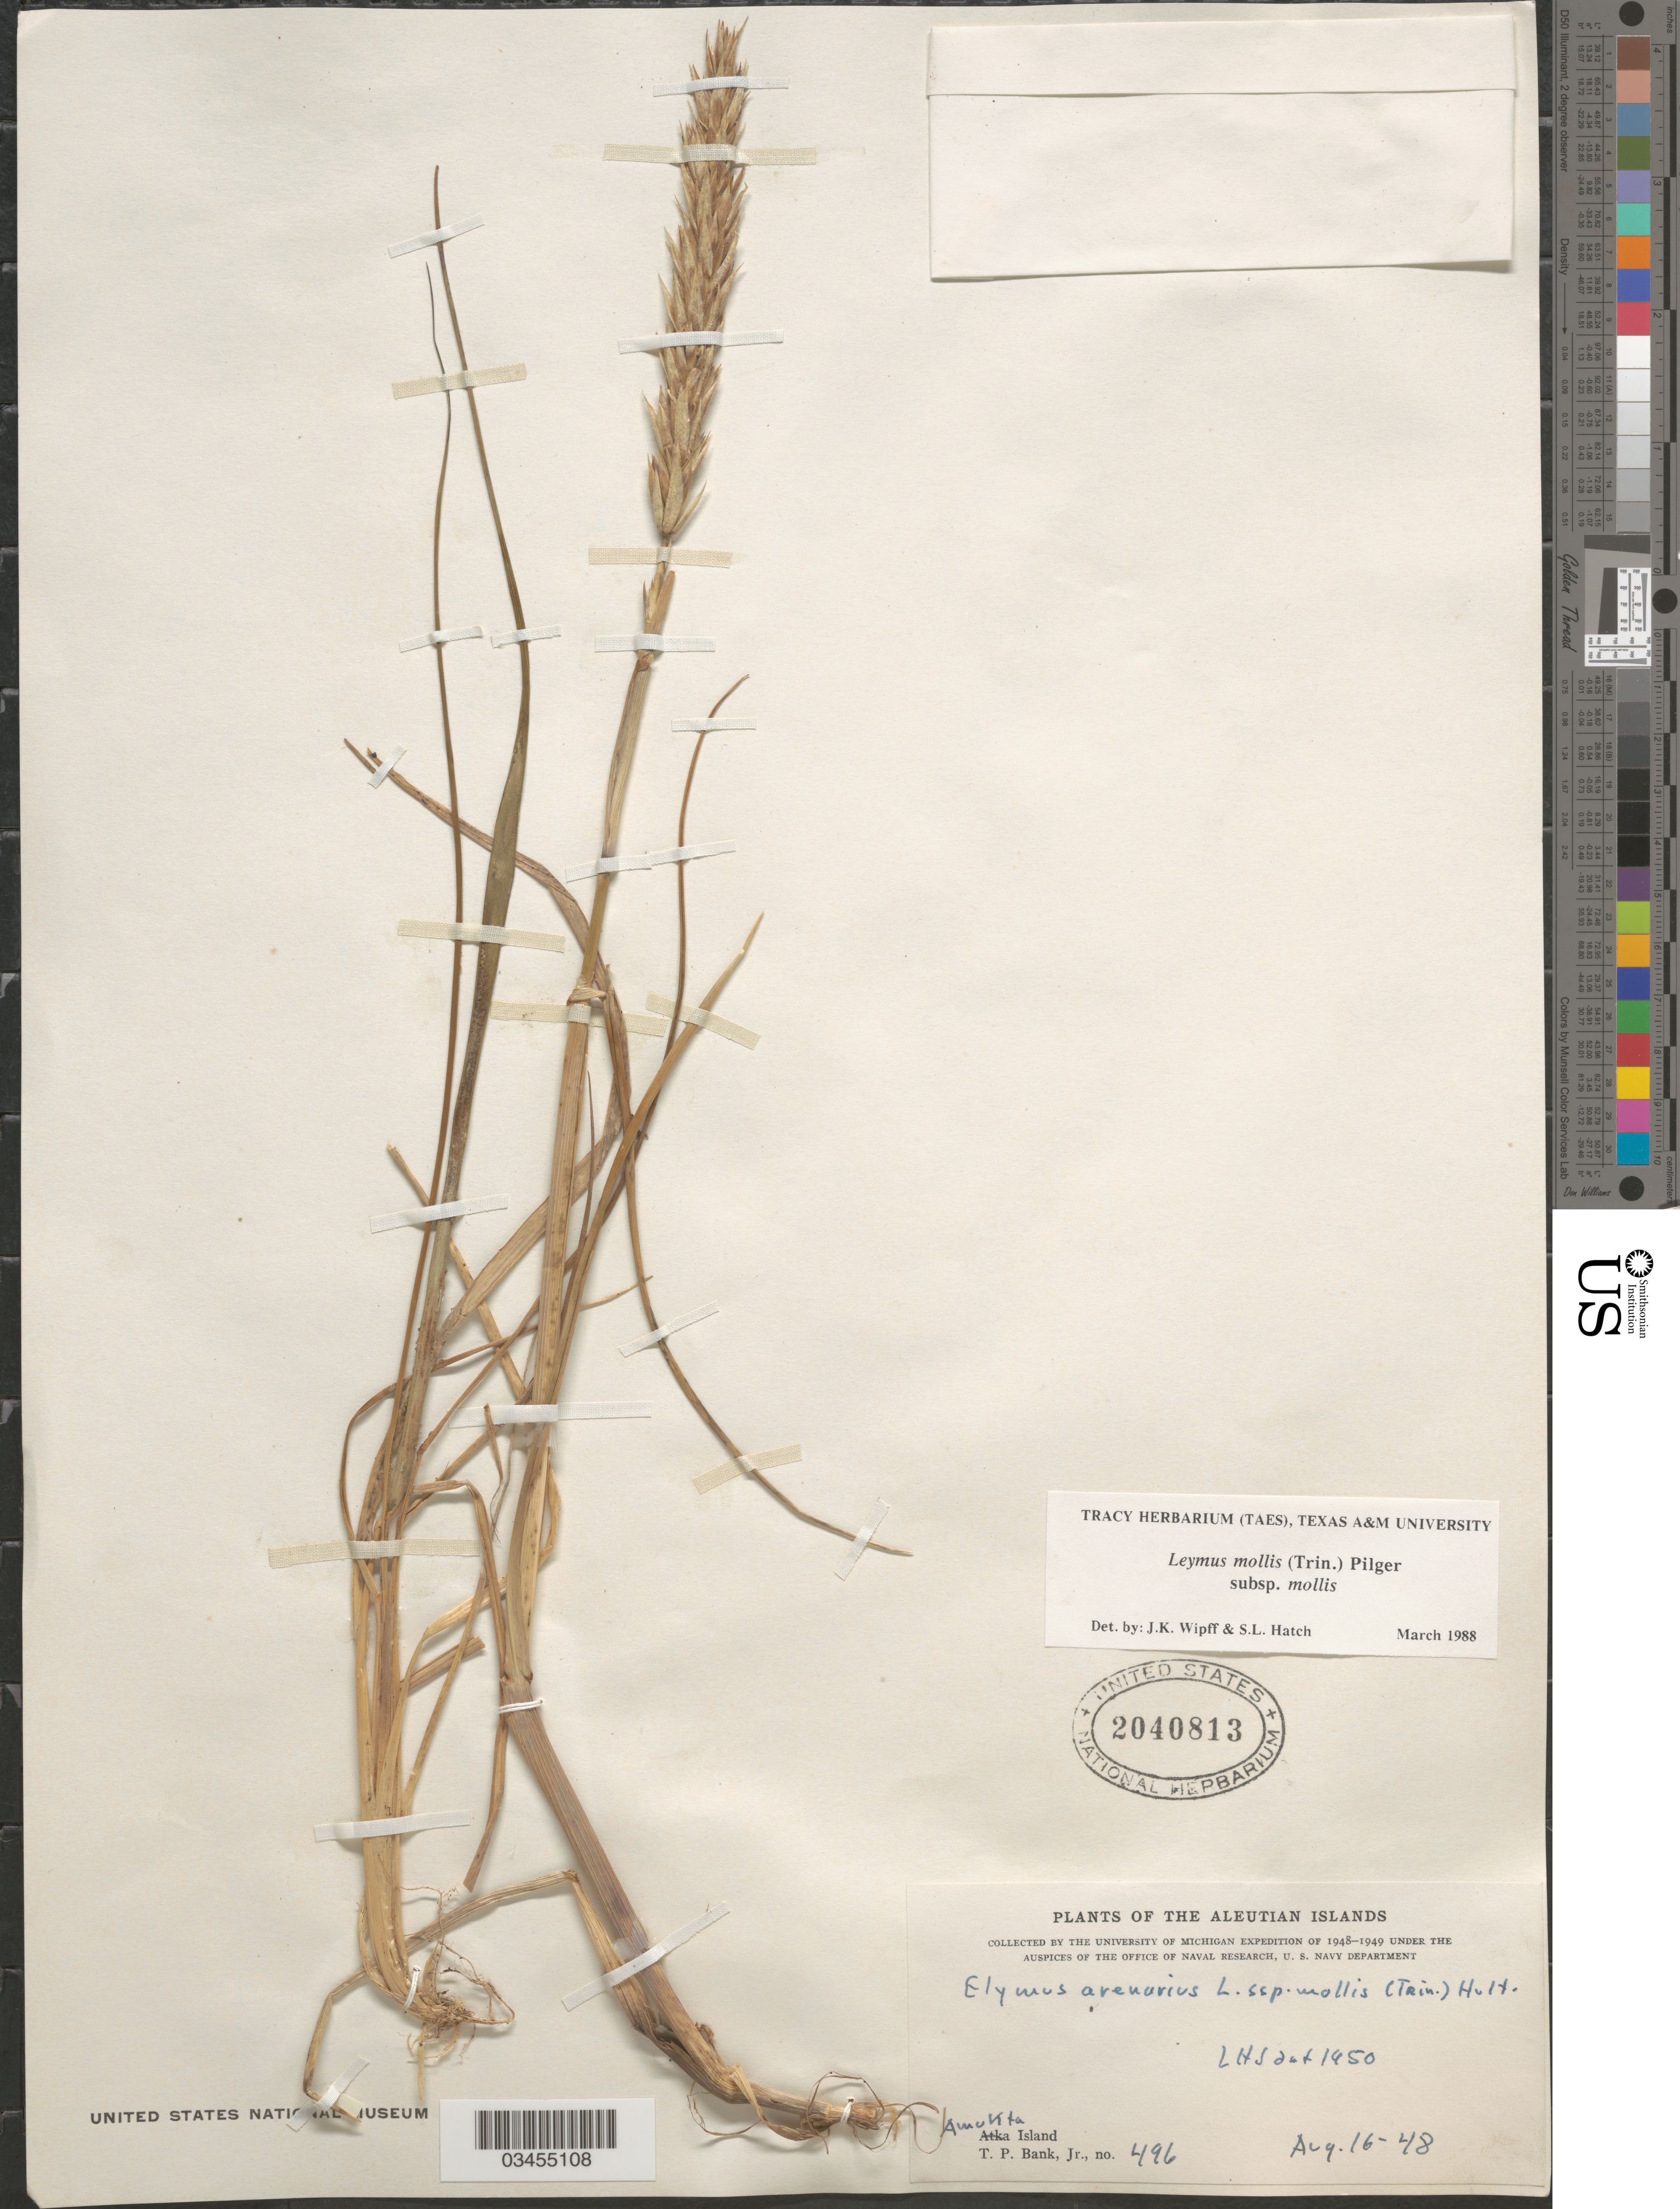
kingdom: Plantae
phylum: Tracheophyta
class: Liliopsida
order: Poales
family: Poaceae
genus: Leymus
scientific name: Leymus mollis subsp. mollis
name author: (Trin.) Pilg.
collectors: T. Bank Jr.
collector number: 496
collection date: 1948-08-16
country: United States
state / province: Alaska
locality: Aleutian Islands. Amukta Island. The University of Michigan Expedition of 1948-1949.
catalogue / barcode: US 2040813